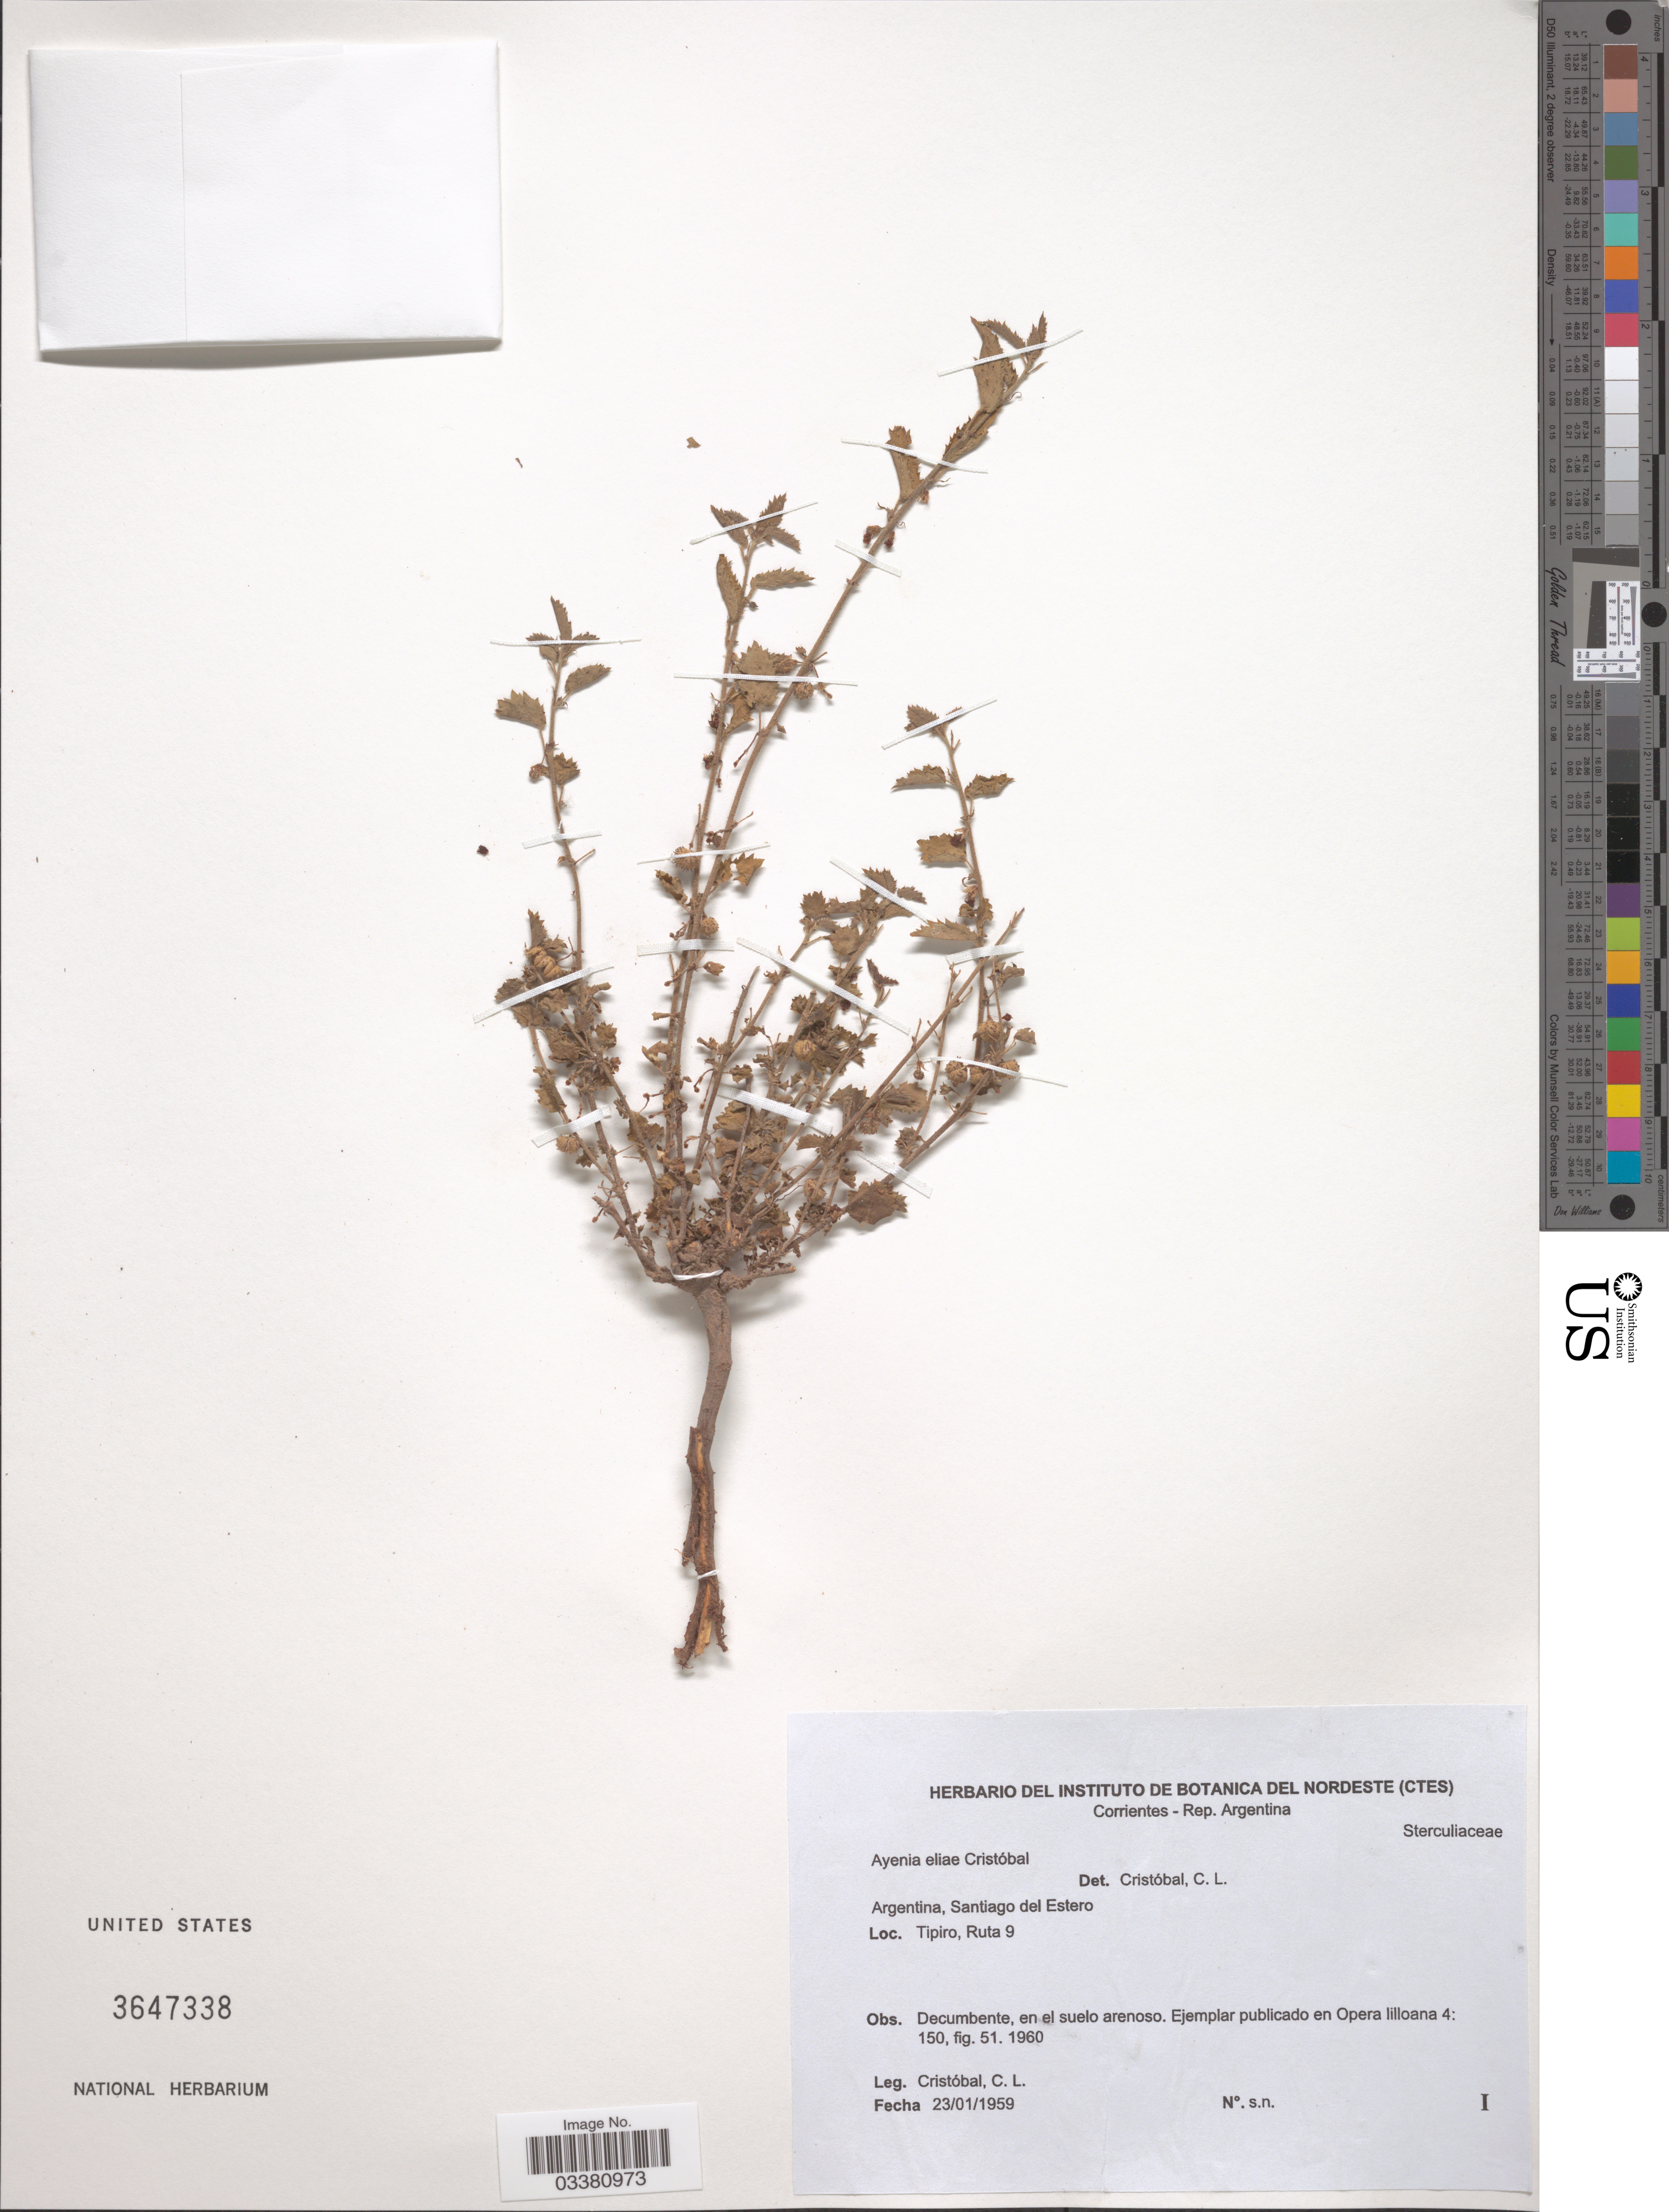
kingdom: Plantae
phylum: Tracheophyta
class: Magnoliopsida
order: Malvales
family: Malvaceae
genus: Ayenia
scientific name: Ayenia eliae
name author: Cristóbal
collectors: C. L. Cristóbal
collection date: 1959-01-23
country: Argentina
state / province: Santiago del Estero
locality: Tipiro, Ruta 9.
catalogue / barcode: US 3647338